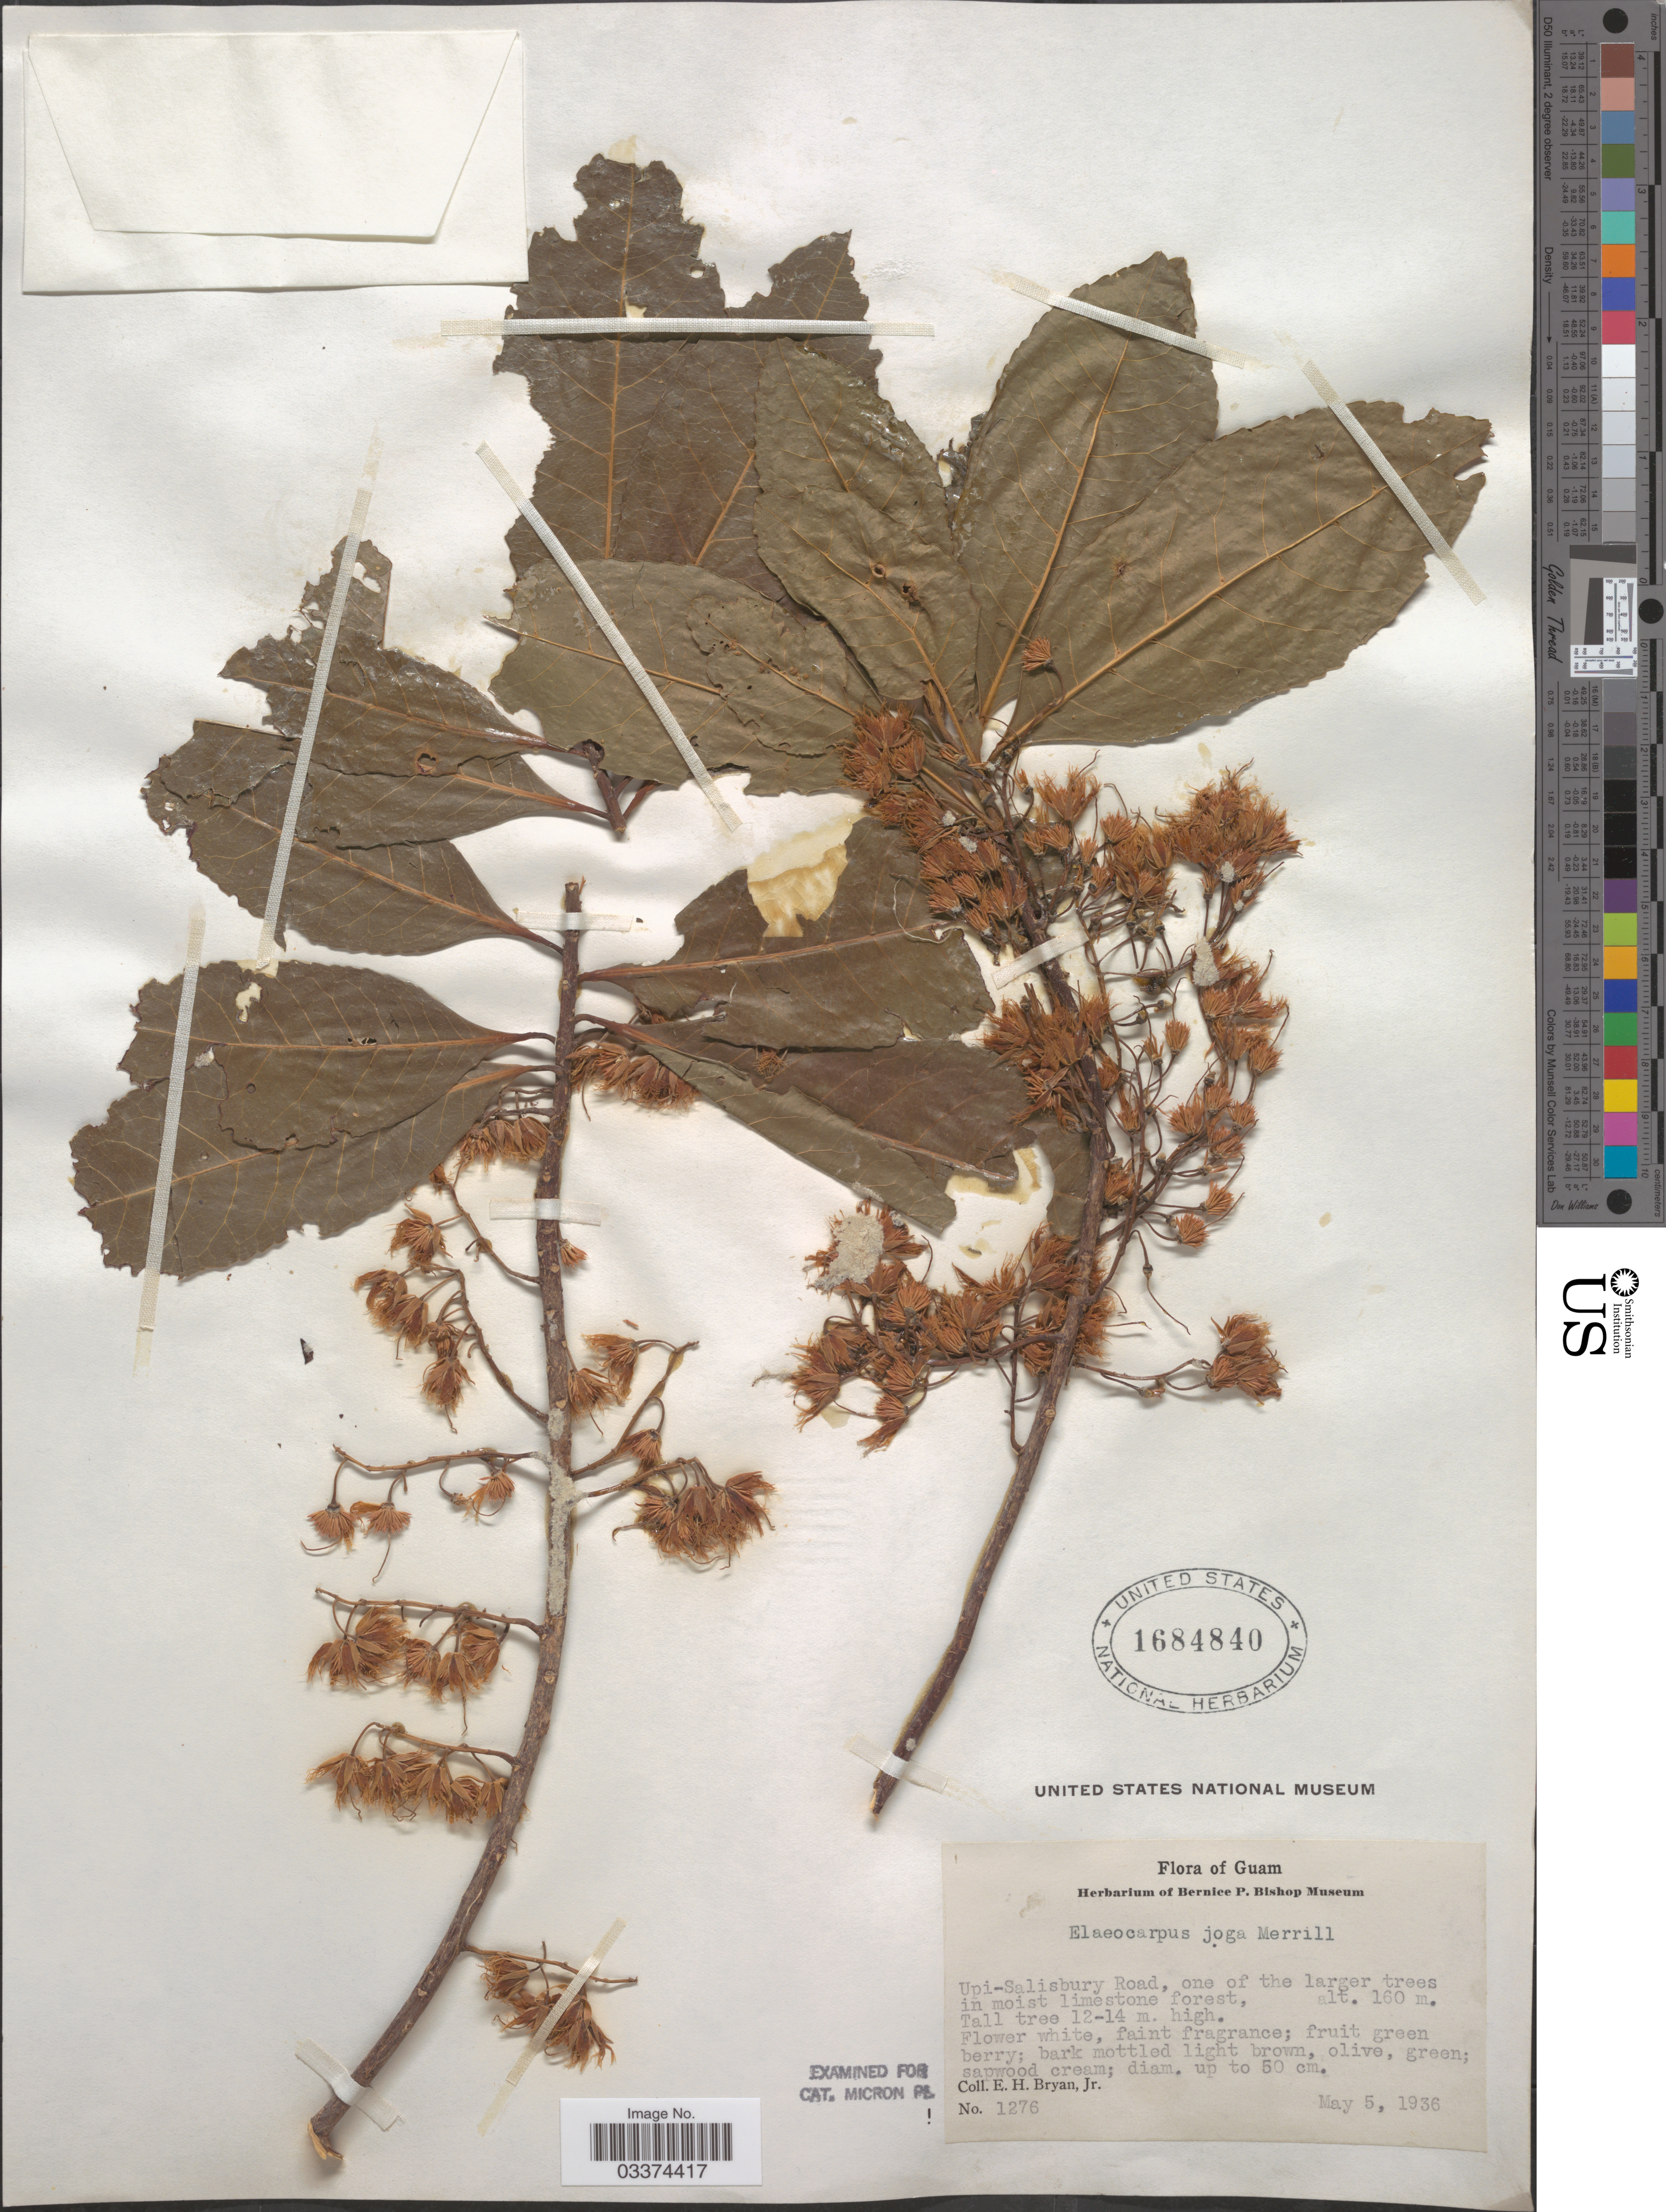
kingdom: Plantae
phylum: Tracheophyta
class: Magnoliopsida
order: Oxalidales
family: Elaeocarpaceae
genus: Elaeocarpus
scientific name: Elaeocarpus joga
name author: Merr.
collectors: E. Bryan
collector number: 1276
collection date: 1936-05-05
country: Guam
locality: Upi-Salisbury Road.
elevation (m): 160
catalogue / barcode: US 1684840